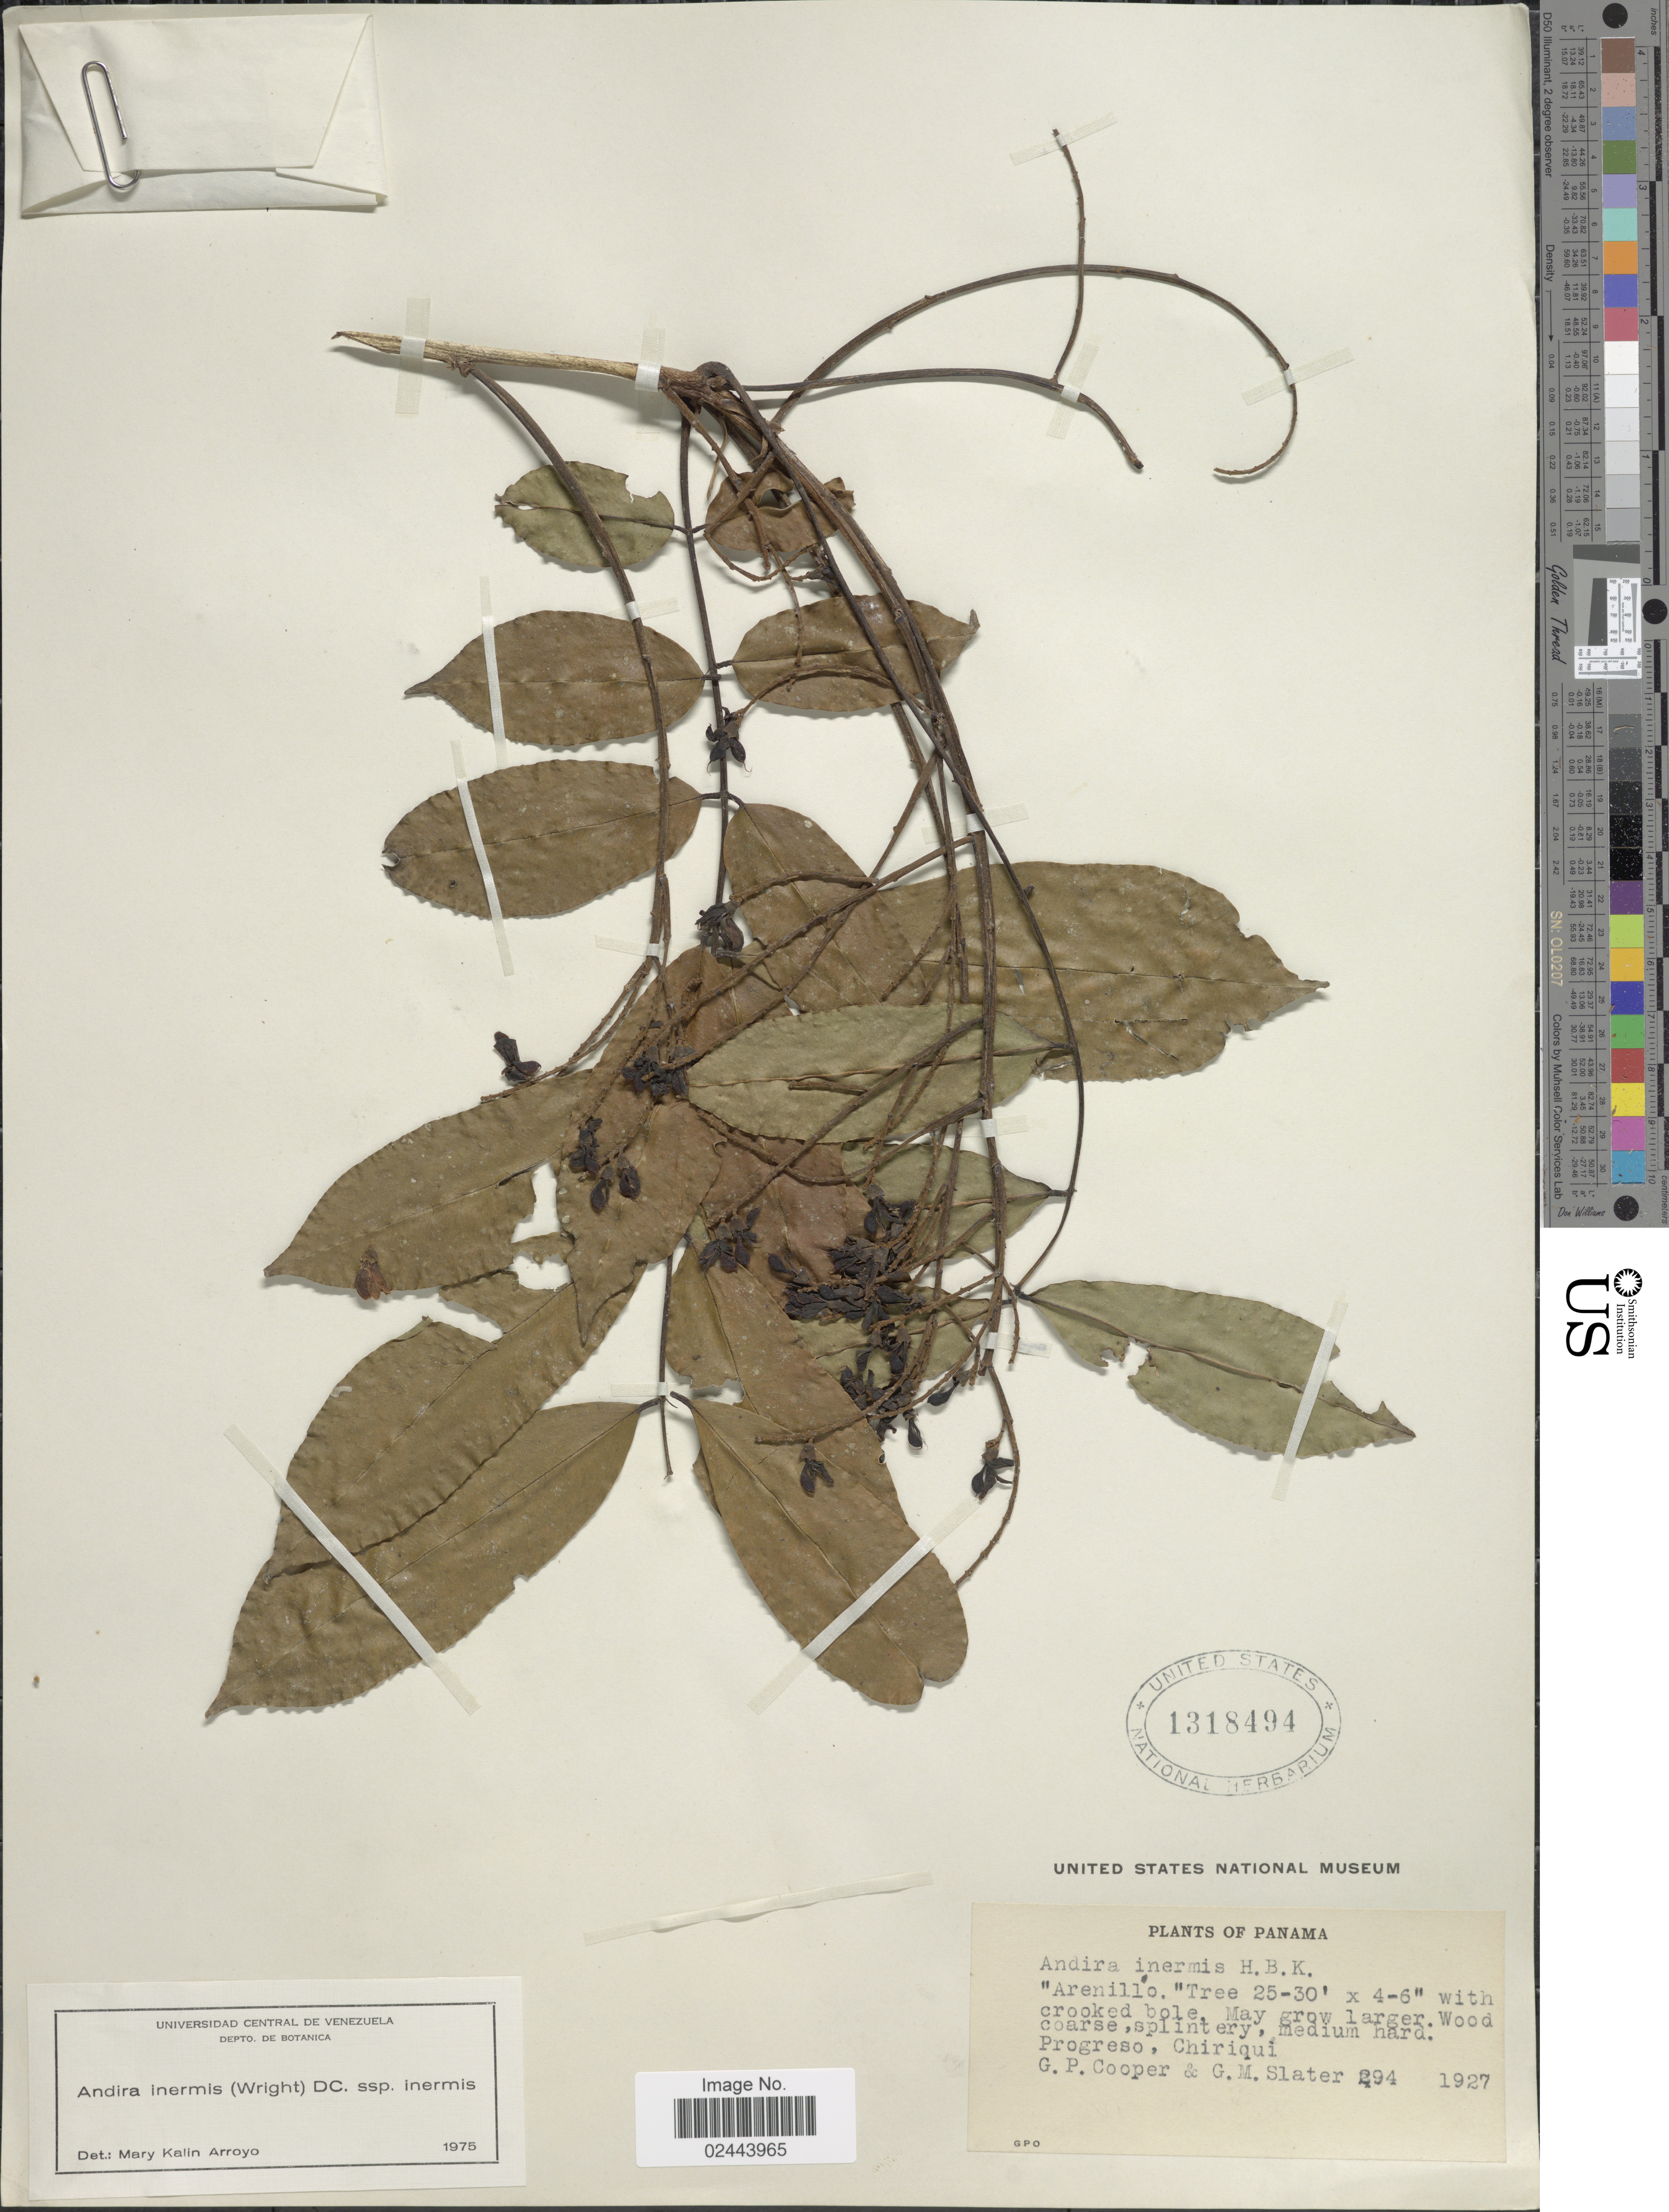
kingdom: Plantae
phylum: Tracheophyta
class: Magnoliopsida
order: Fabales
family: Fabaceae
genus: Andira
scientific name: Andira inermis subsp. inermis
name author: (W. Wright) Kunth ex DC.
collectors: G. Cooper & G. Slater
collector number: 294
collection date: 1927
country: Panama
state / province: Chiriqui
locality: Progreso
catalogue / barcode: US 1318494